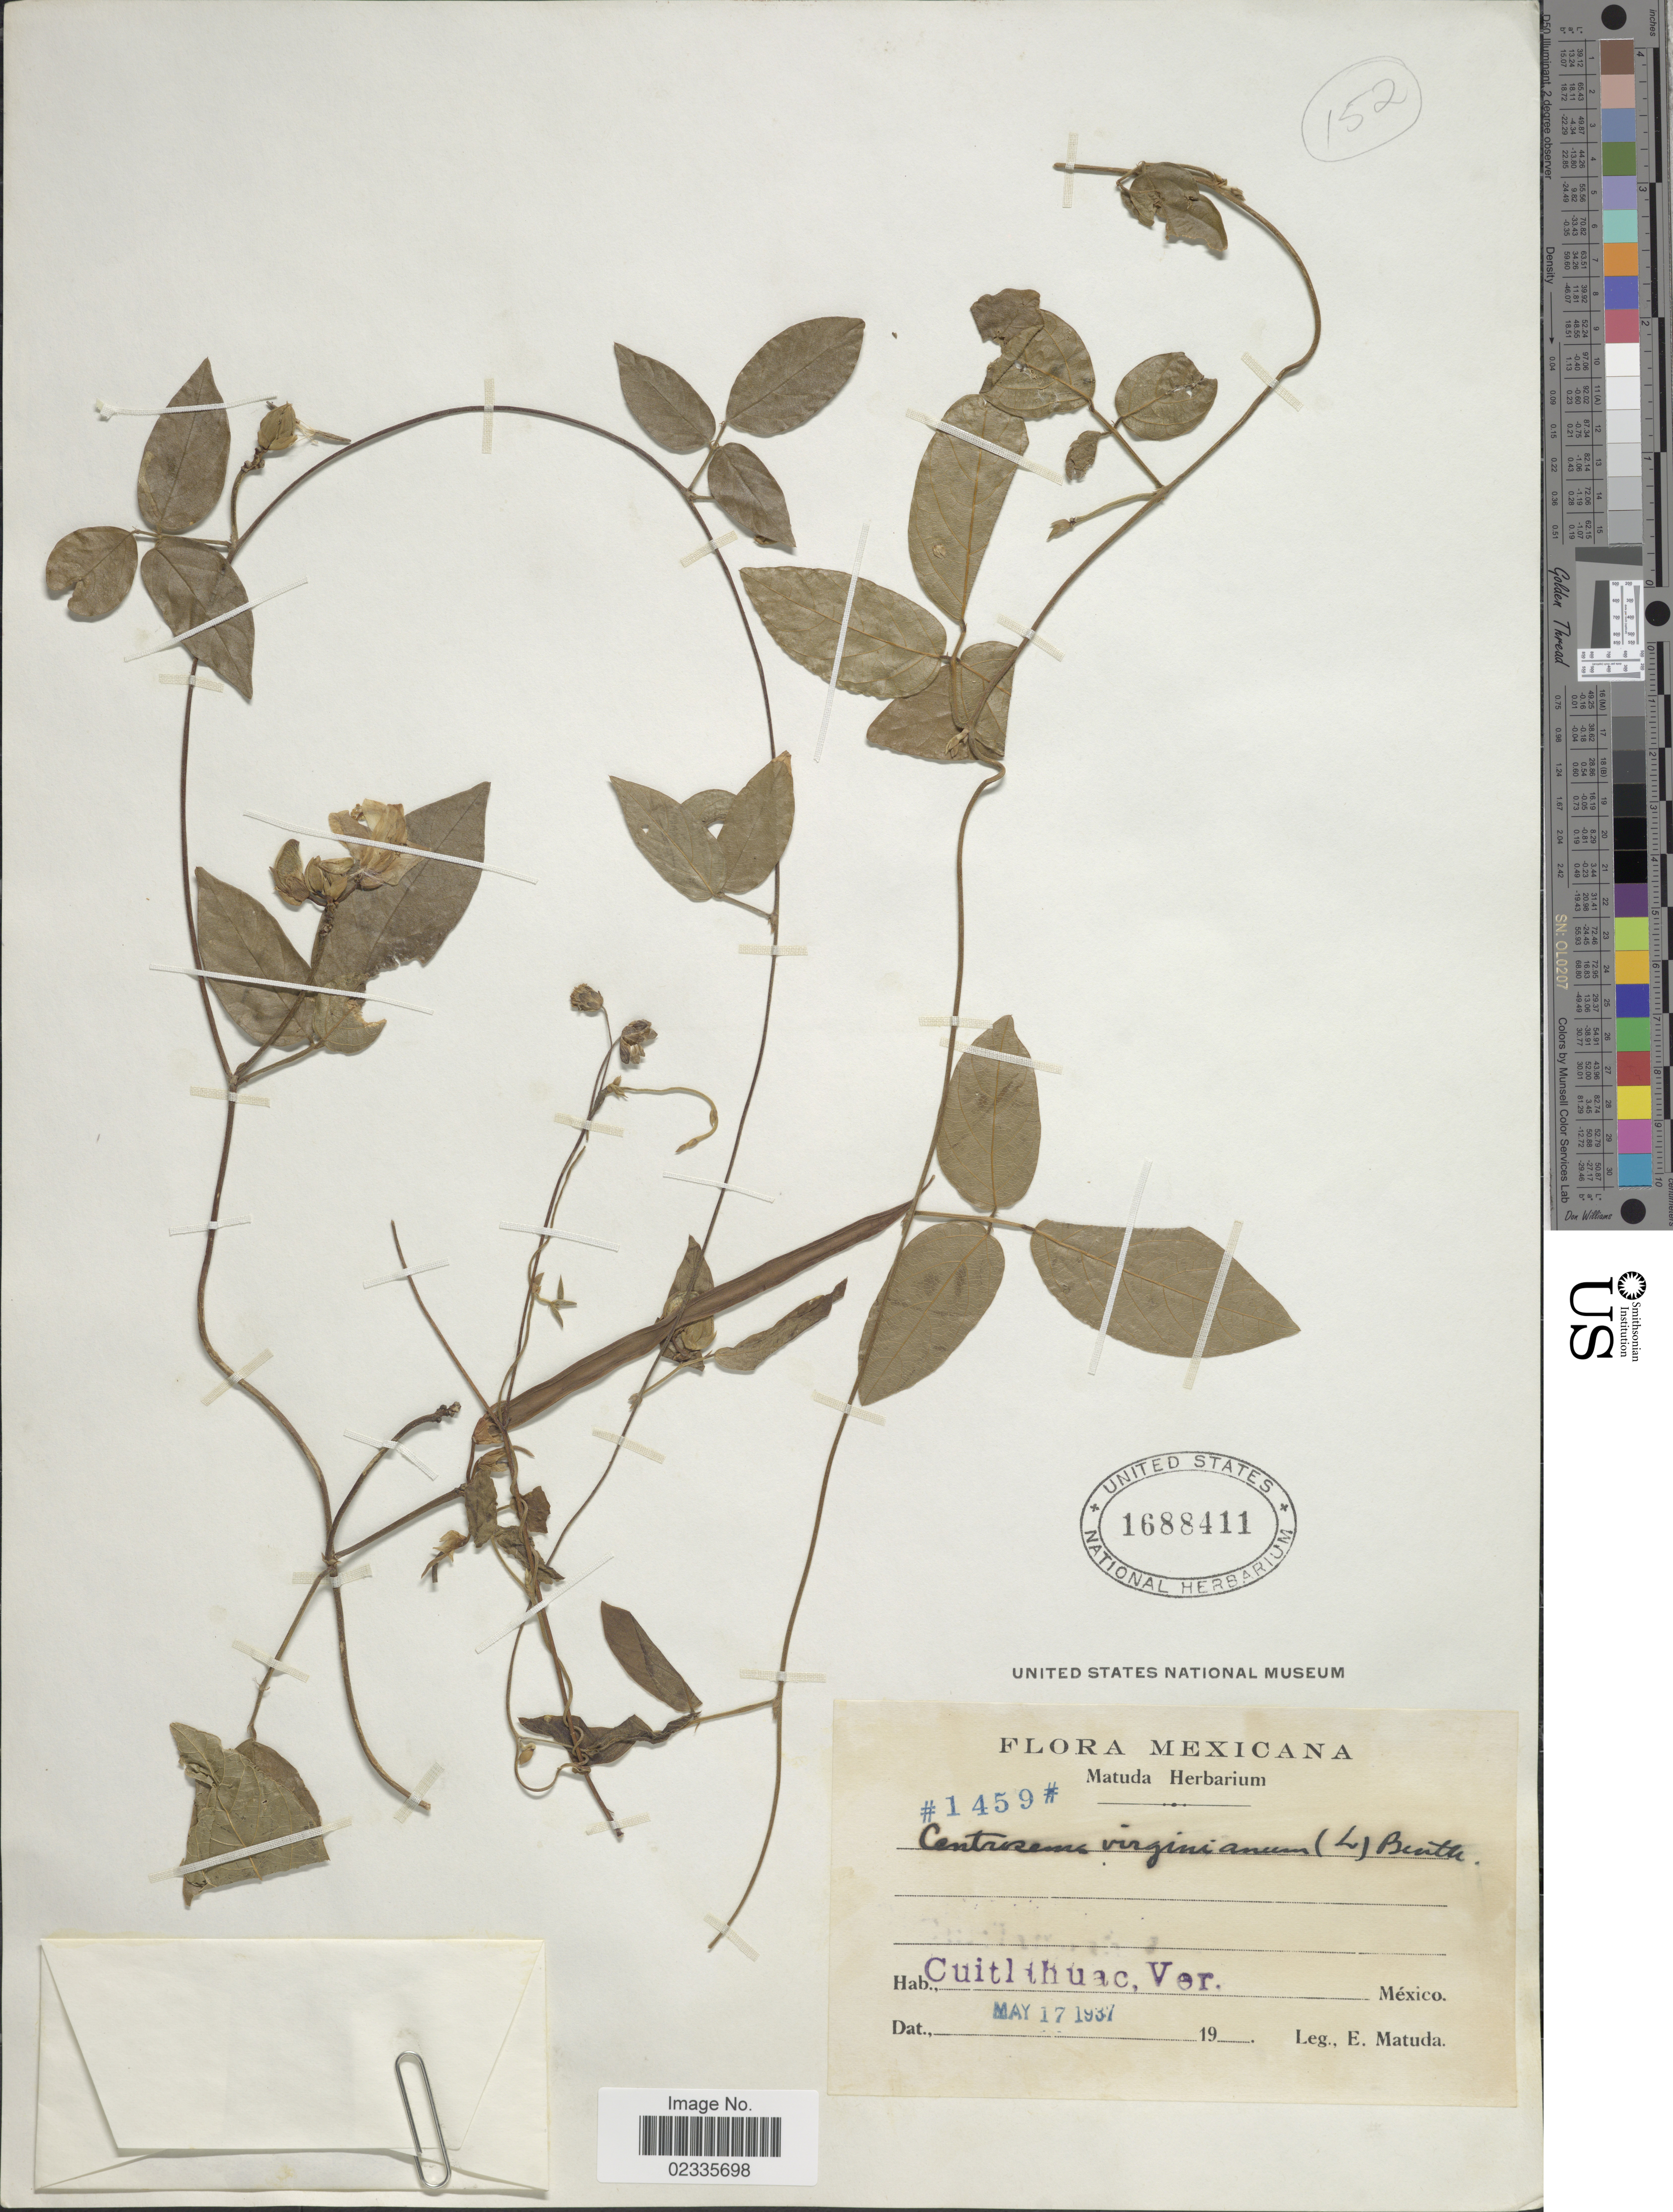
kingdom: Plantae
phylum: Tracheophyta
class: Magnoliopsida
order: Fabales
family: Fabaceae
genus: Centrosema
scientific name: Centrosema virginianum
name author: (L.) Benth.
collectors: E. Matuda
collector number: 1459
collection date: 1937-05-17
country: Mexico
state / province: Veracruz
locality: Cuitlhuac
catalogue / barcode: US 1688411